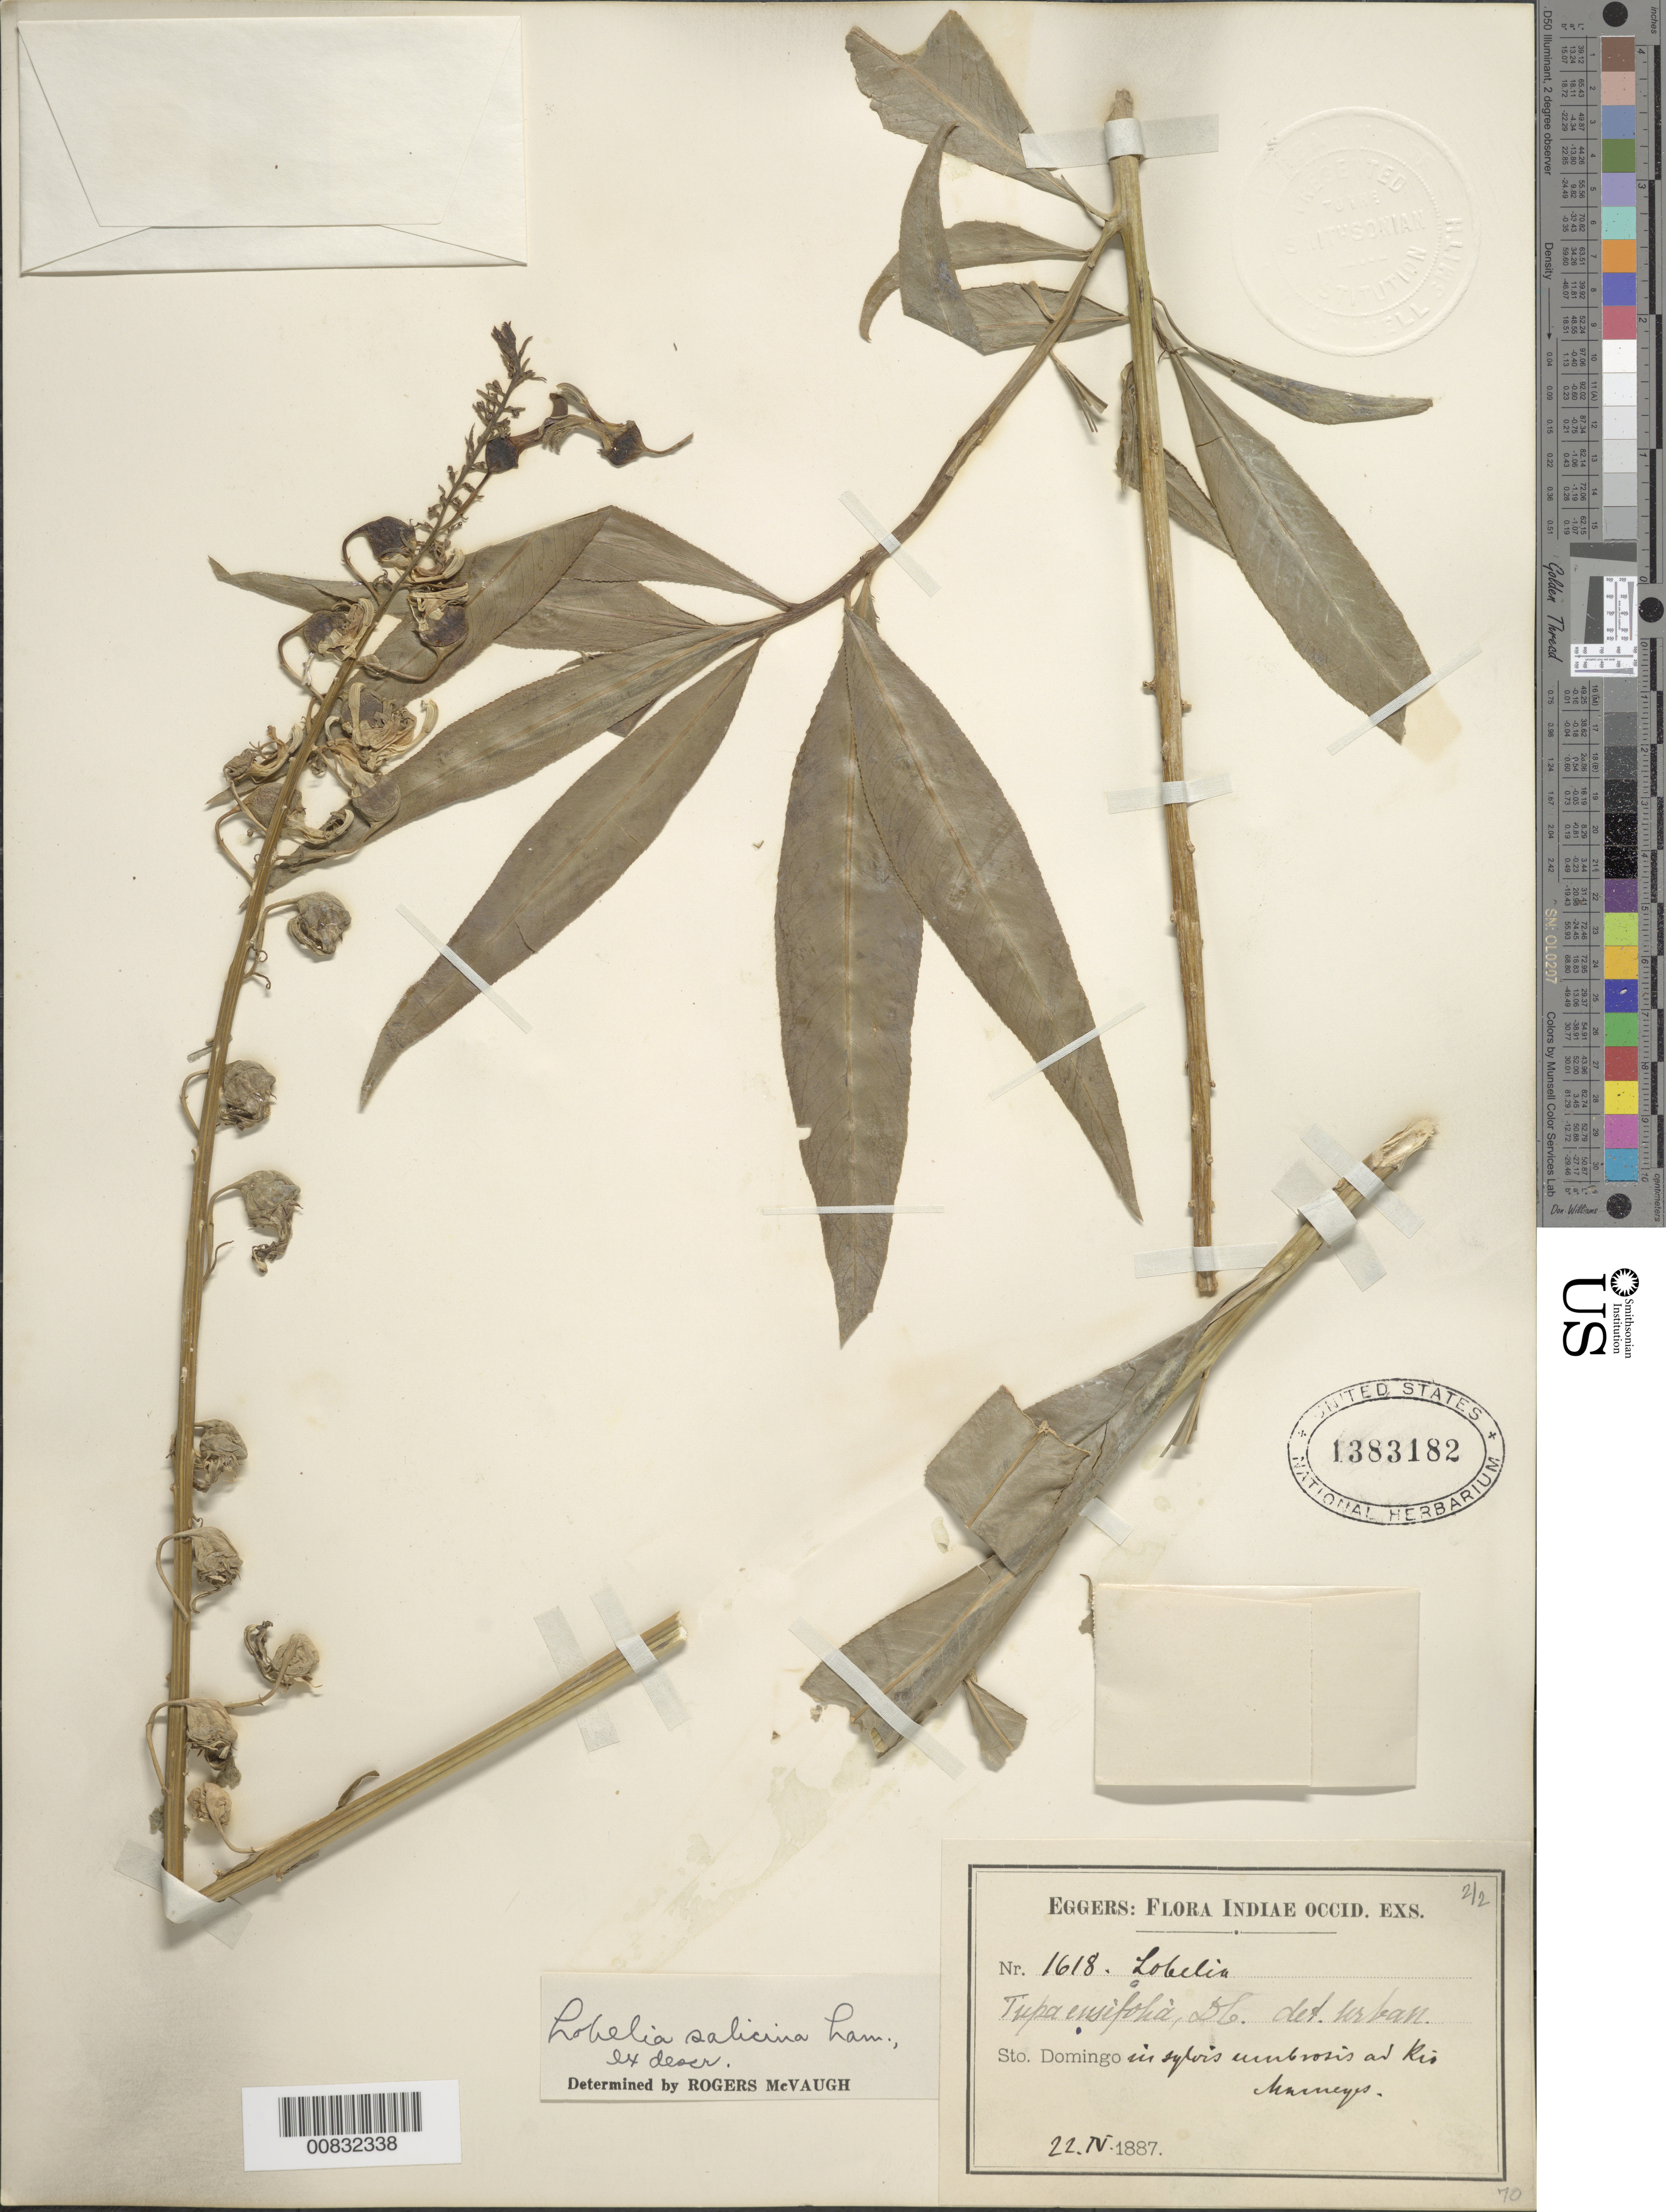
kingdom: Plantae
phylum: Tracheophyta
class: Magnoliopsida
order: Asterales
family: Campanulaceae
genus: Lobelia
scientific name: Lobelia salicina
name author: Lam.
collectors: H. F. A. von Eggers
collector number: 1618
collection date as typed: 22 Apr 1887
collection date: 1887-04-22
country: Dominican Republic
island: Hispaniola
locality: Rio Marueyes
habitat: In sylvis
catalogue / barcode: US 1383182